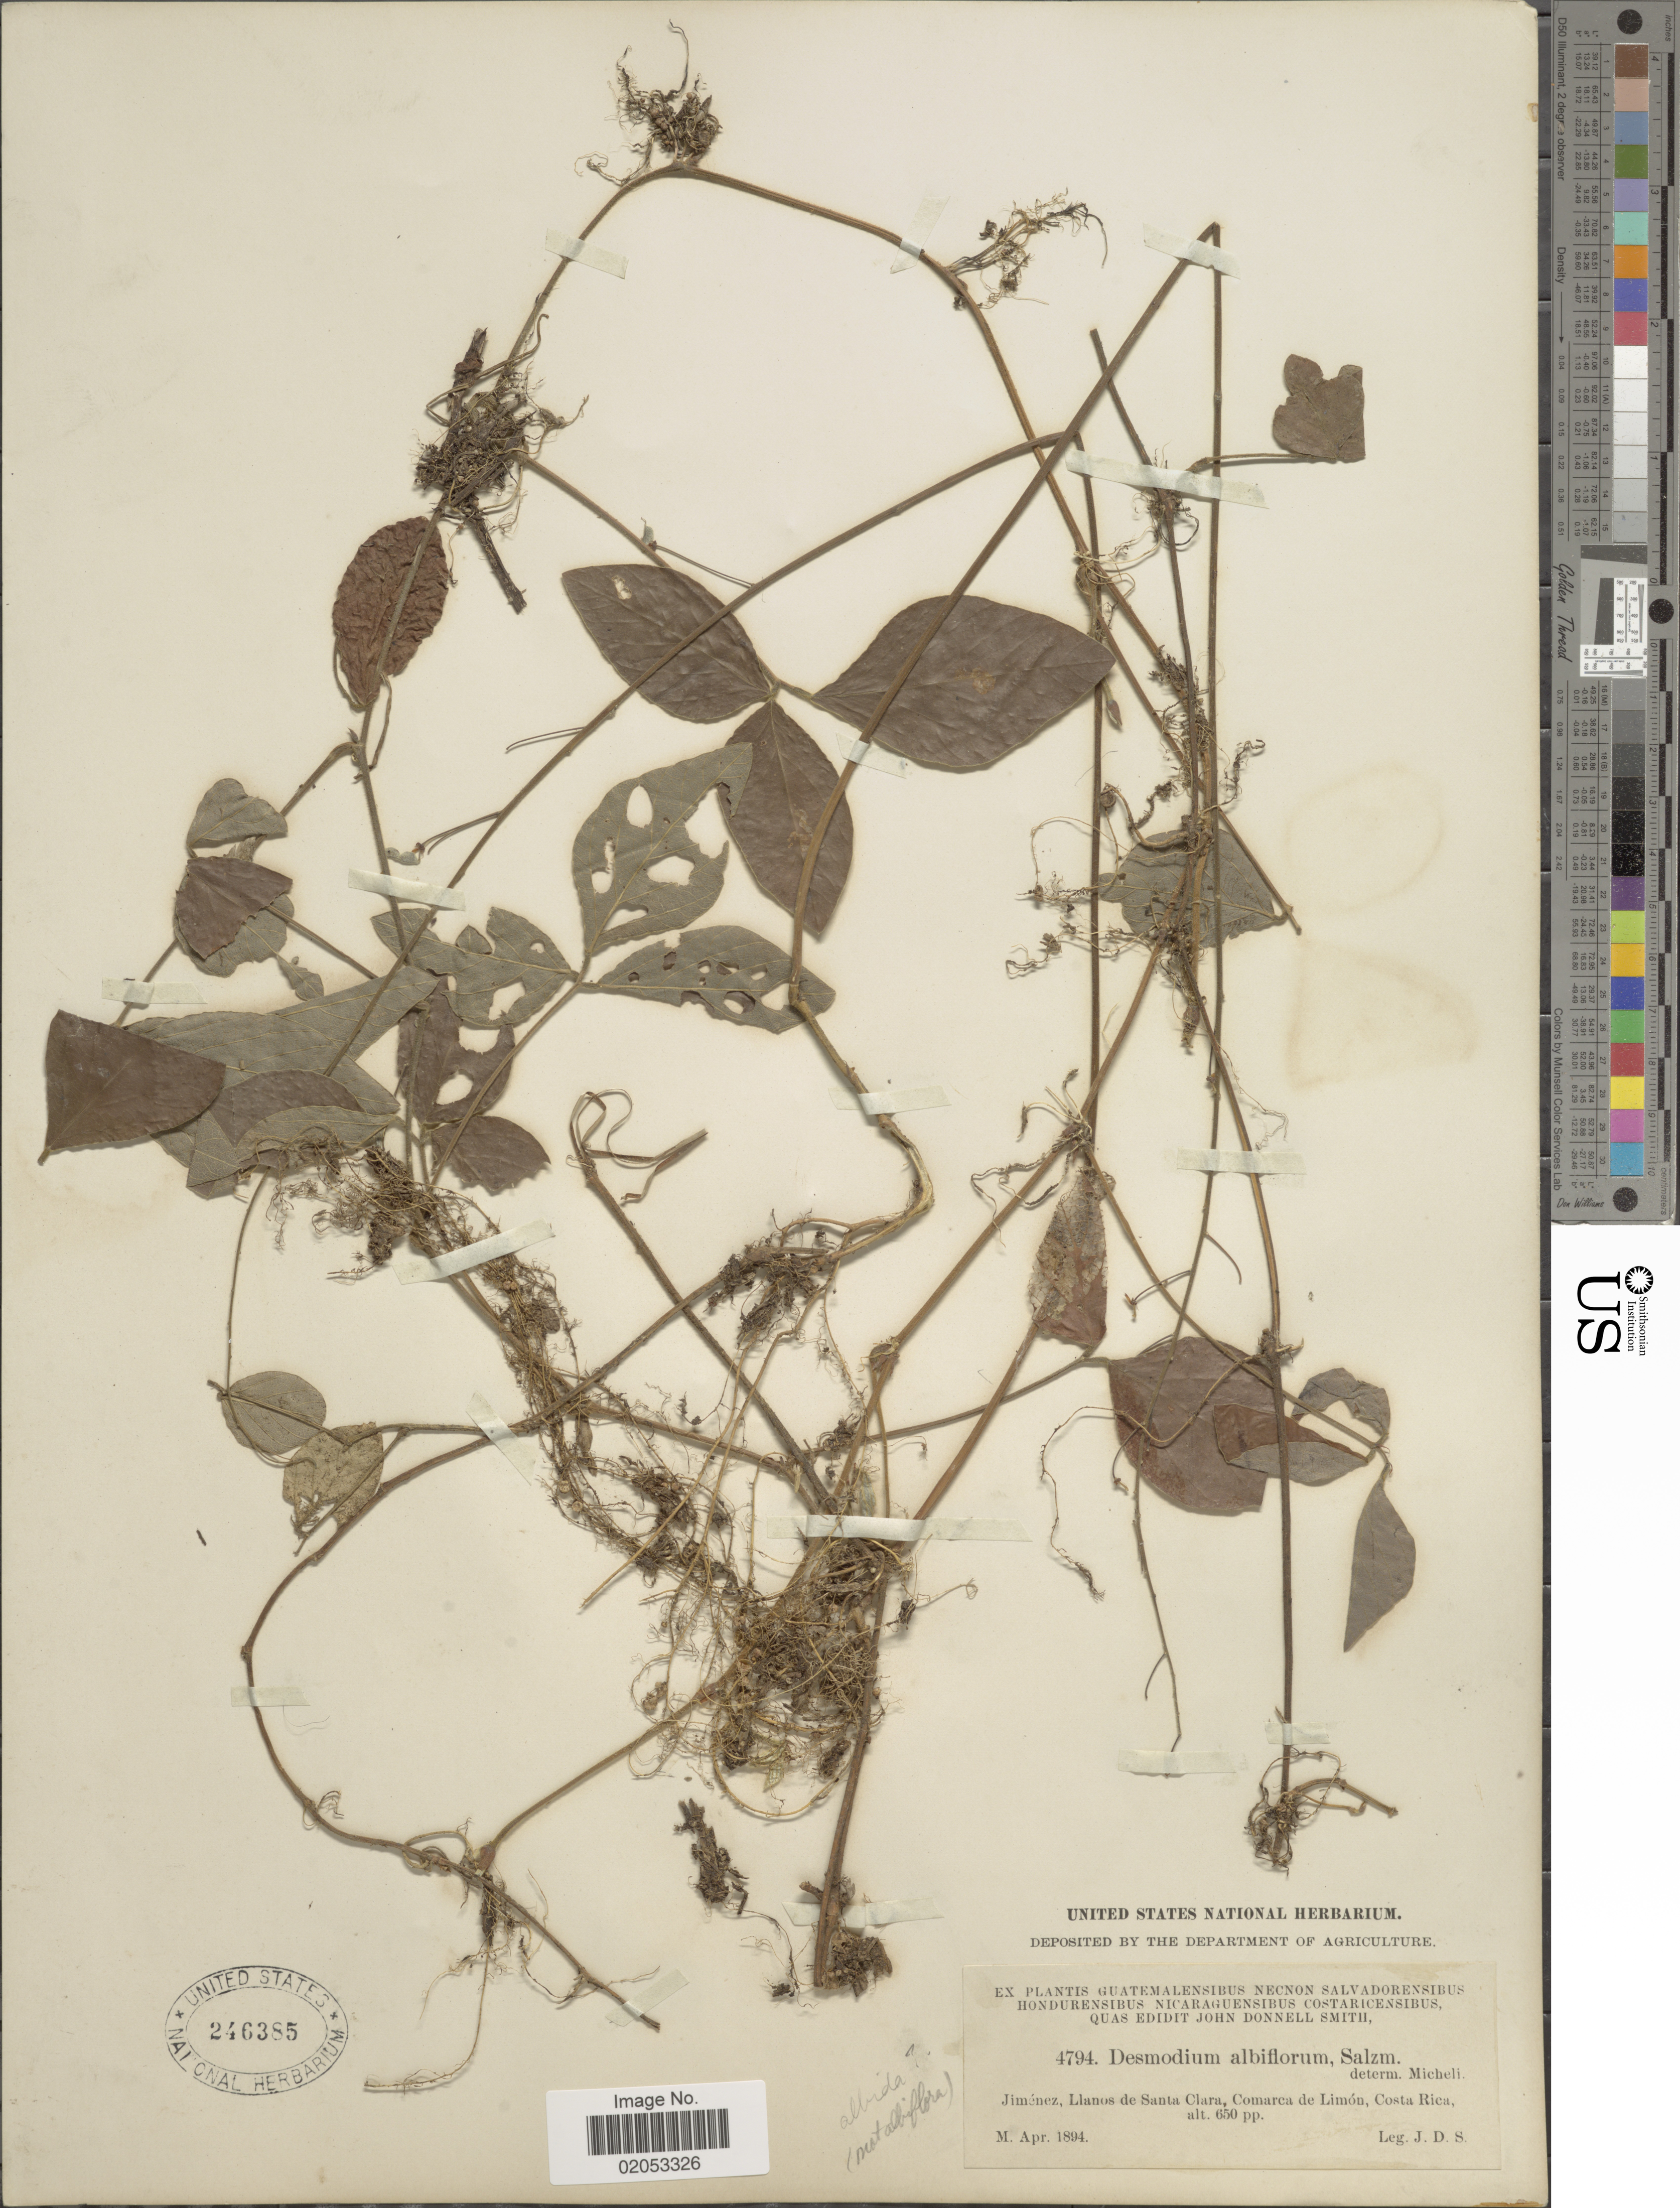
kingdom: Plantae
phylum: Tracheophyta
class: Magnoliopsida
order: Fabales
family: Fabaceae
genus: Desmodium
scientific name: Desmodium axillare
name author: (Sw.) DC.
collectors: J. Donnell Smith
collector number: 4794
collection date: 1894-04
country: Costa Rica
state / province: Limón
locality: Jimenez, Llanos de Santa Clara, Comarca de Limon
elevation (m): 198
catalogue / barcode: US 246385